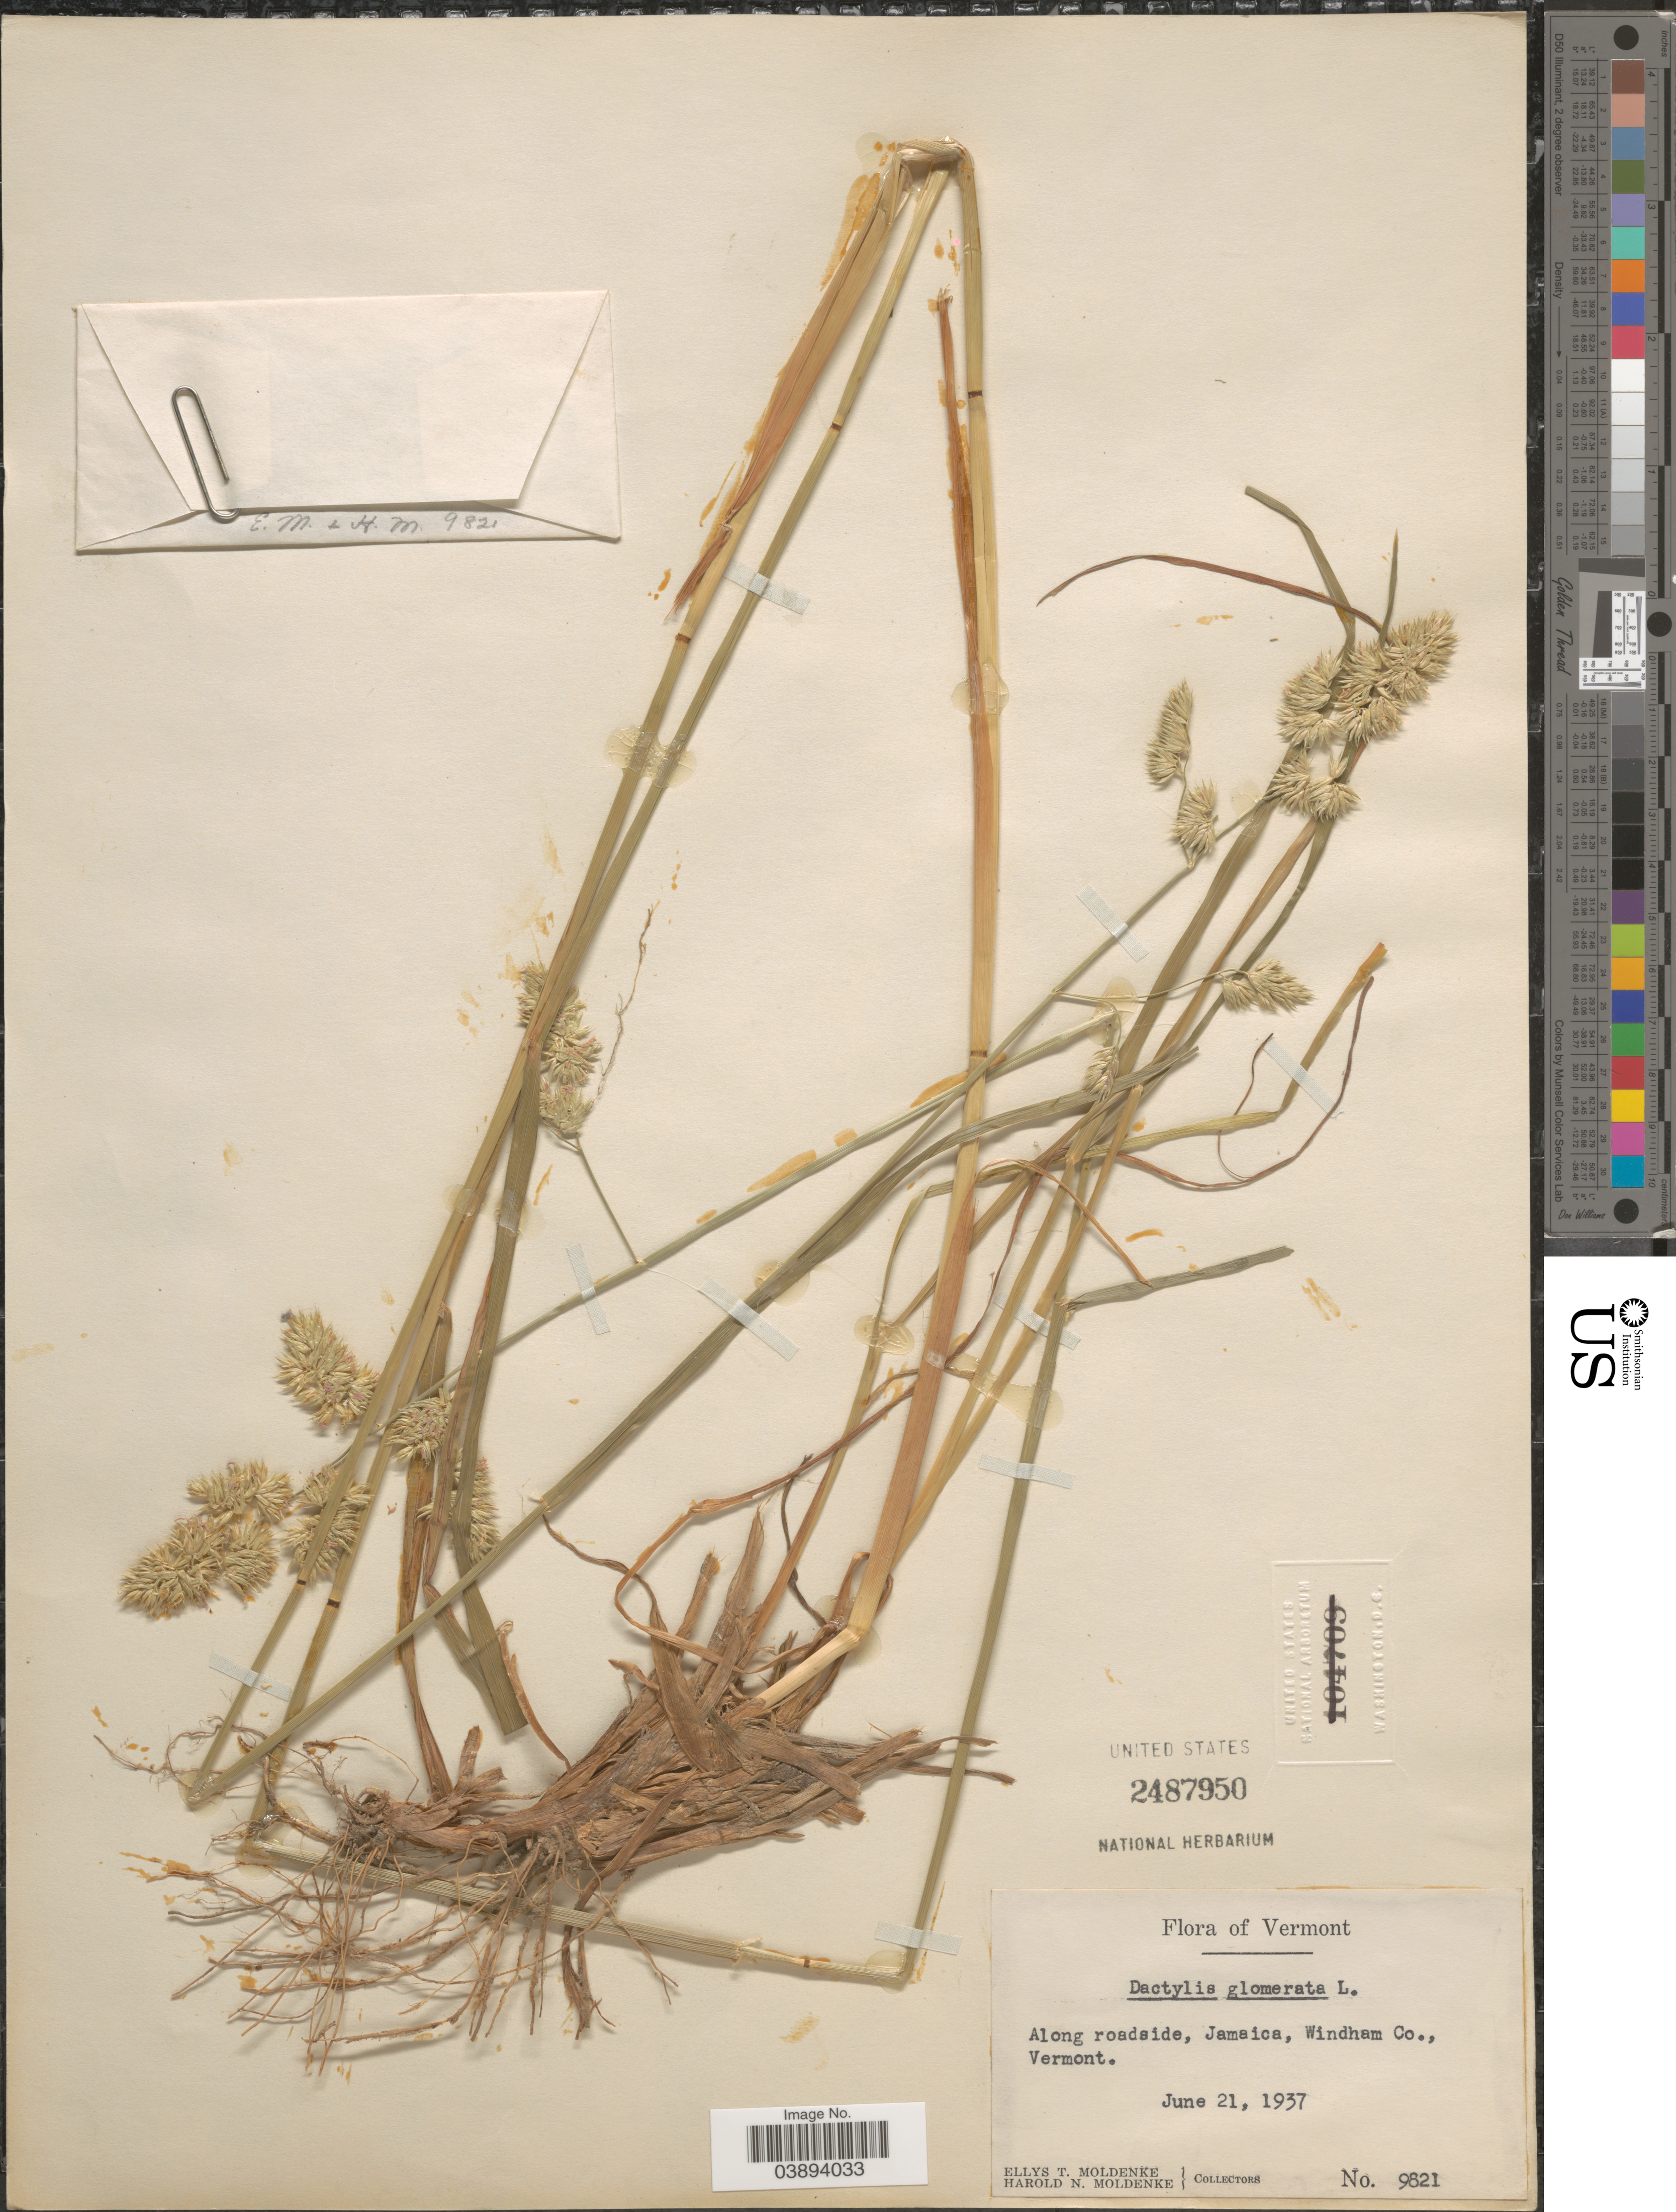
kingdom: Plantae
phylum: Tracheophyta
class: Liliopsida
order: Poales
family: Poaceae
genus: Dactylis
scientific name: Dactylis glomerata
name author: L.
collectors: E. Moldenke & H. N. Moldenke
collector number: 9821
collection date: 1937-06-21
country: United States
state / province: Vermont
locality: Along roadside, Jamaica, Windham Co.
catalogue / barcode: US 2487950